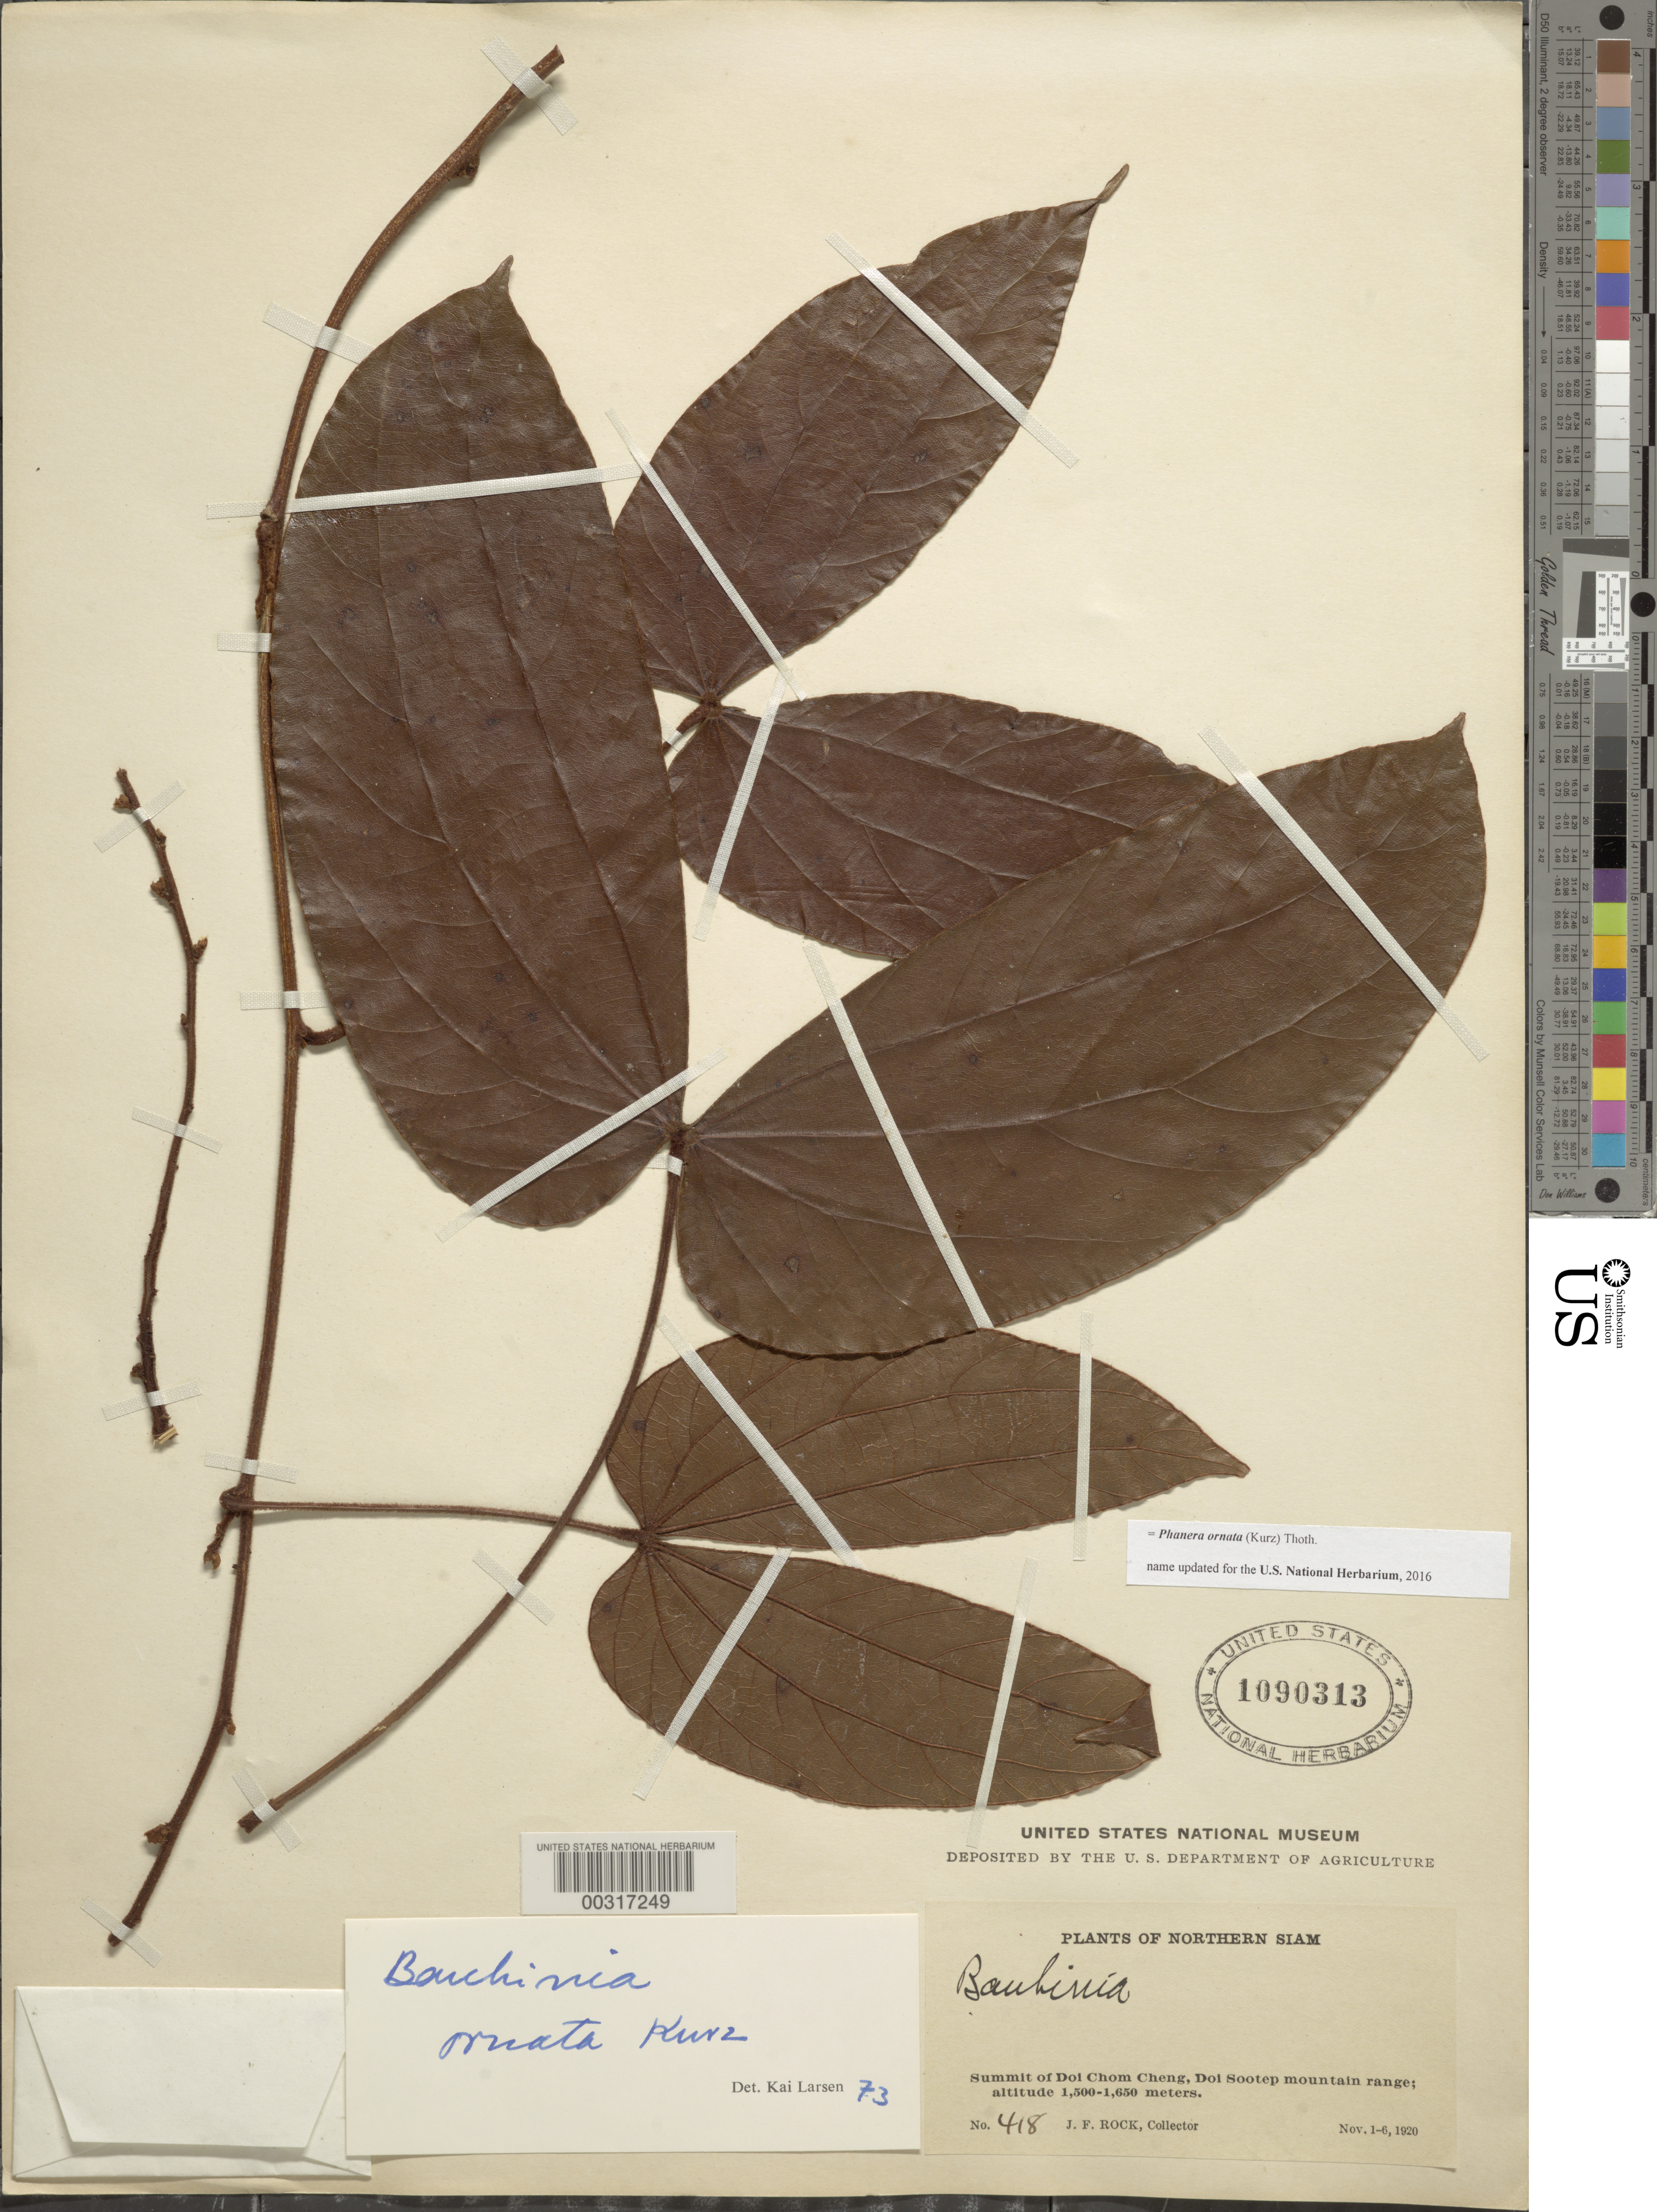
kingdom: Plantae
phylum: Tracheophyta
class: Magnoliopsida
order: Fabales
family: Fabaceae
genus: Phanera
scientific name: Phanera ornata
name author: (Kurz) Thothathri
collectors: J. F. Rock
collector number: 418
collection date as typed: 01 Nov 1920 to 06 Nov 1920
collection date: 1920-11-01/1920-11-06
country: Thailand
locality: Summit of doi chom cheng, doi sootep mountain range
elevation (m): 1500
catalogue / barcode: US 1090313